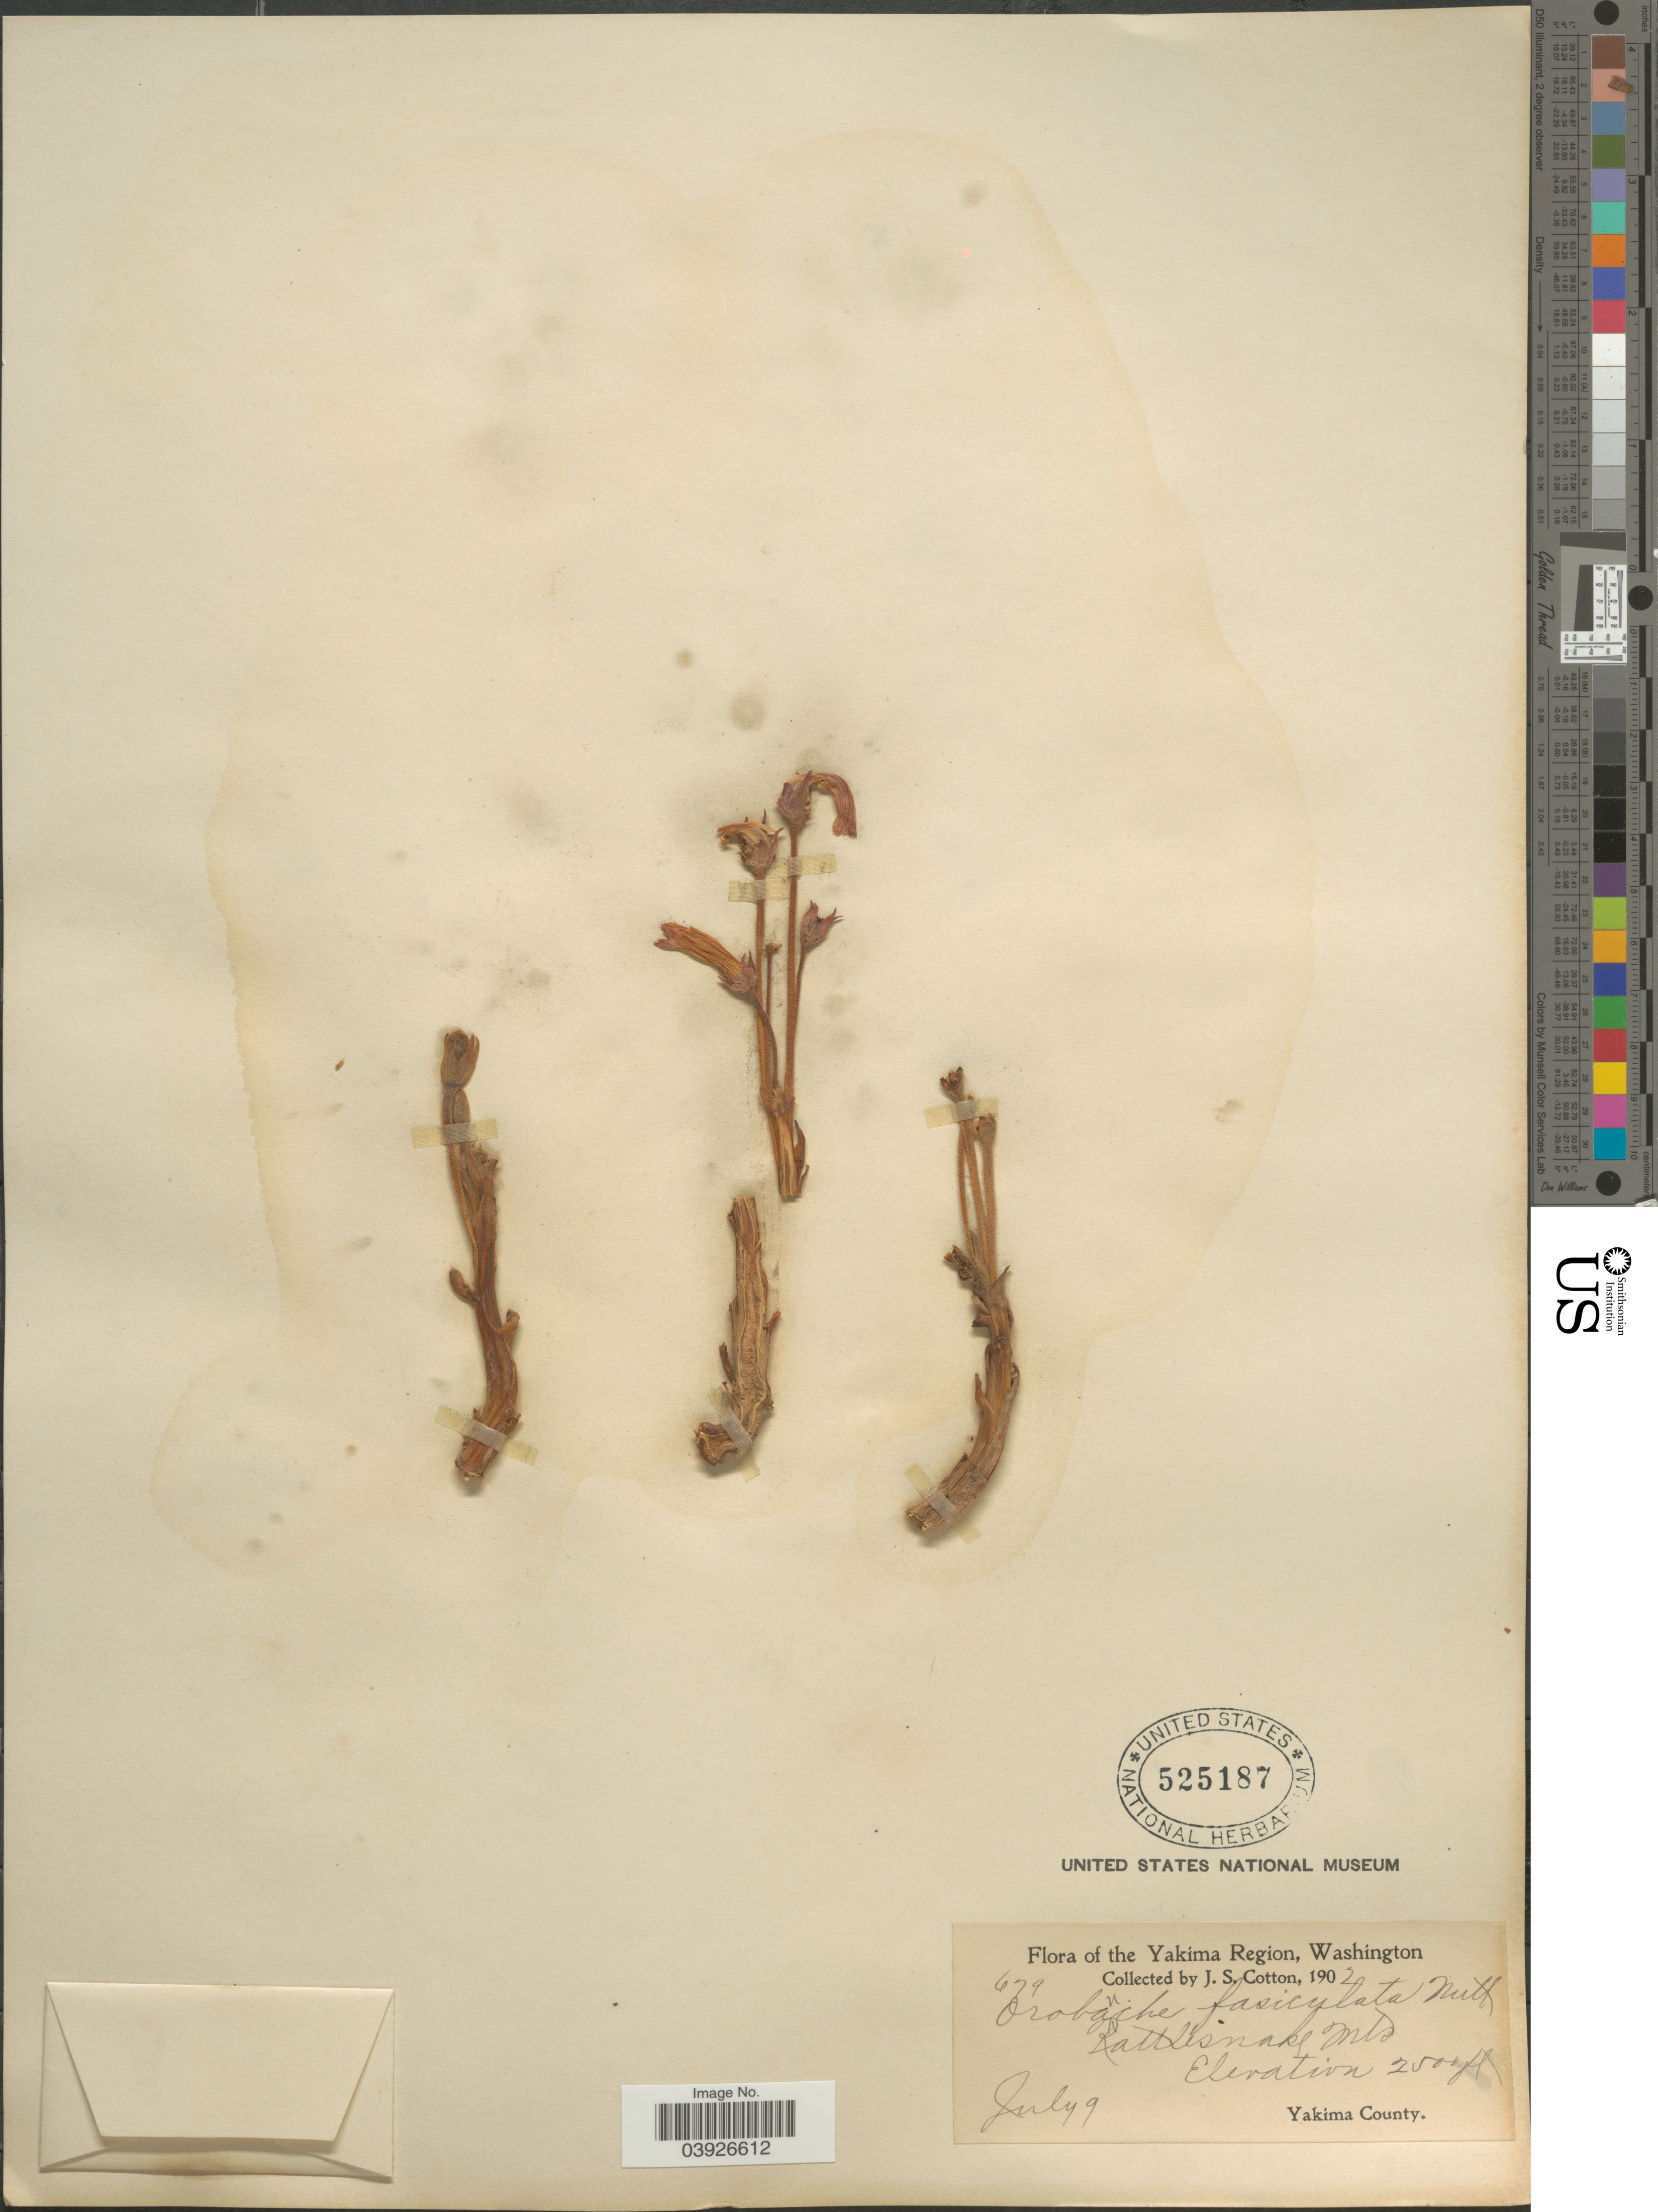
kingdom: Plantae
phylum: Tracheophyta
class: Magnoliopsida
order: Lamiales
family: Orobanchaceae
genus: Aphyllon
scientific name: Aphyllon fasciculatum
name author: (Nutt.) Torr. & A. Gray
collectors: J. S. Cotton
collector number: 679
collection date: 1902-07-09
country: United States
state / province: Washington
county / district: Yakima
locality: The Yakima Region. Rattlesnake Mts. Yakima County.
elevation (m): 762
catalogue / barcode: US 525187